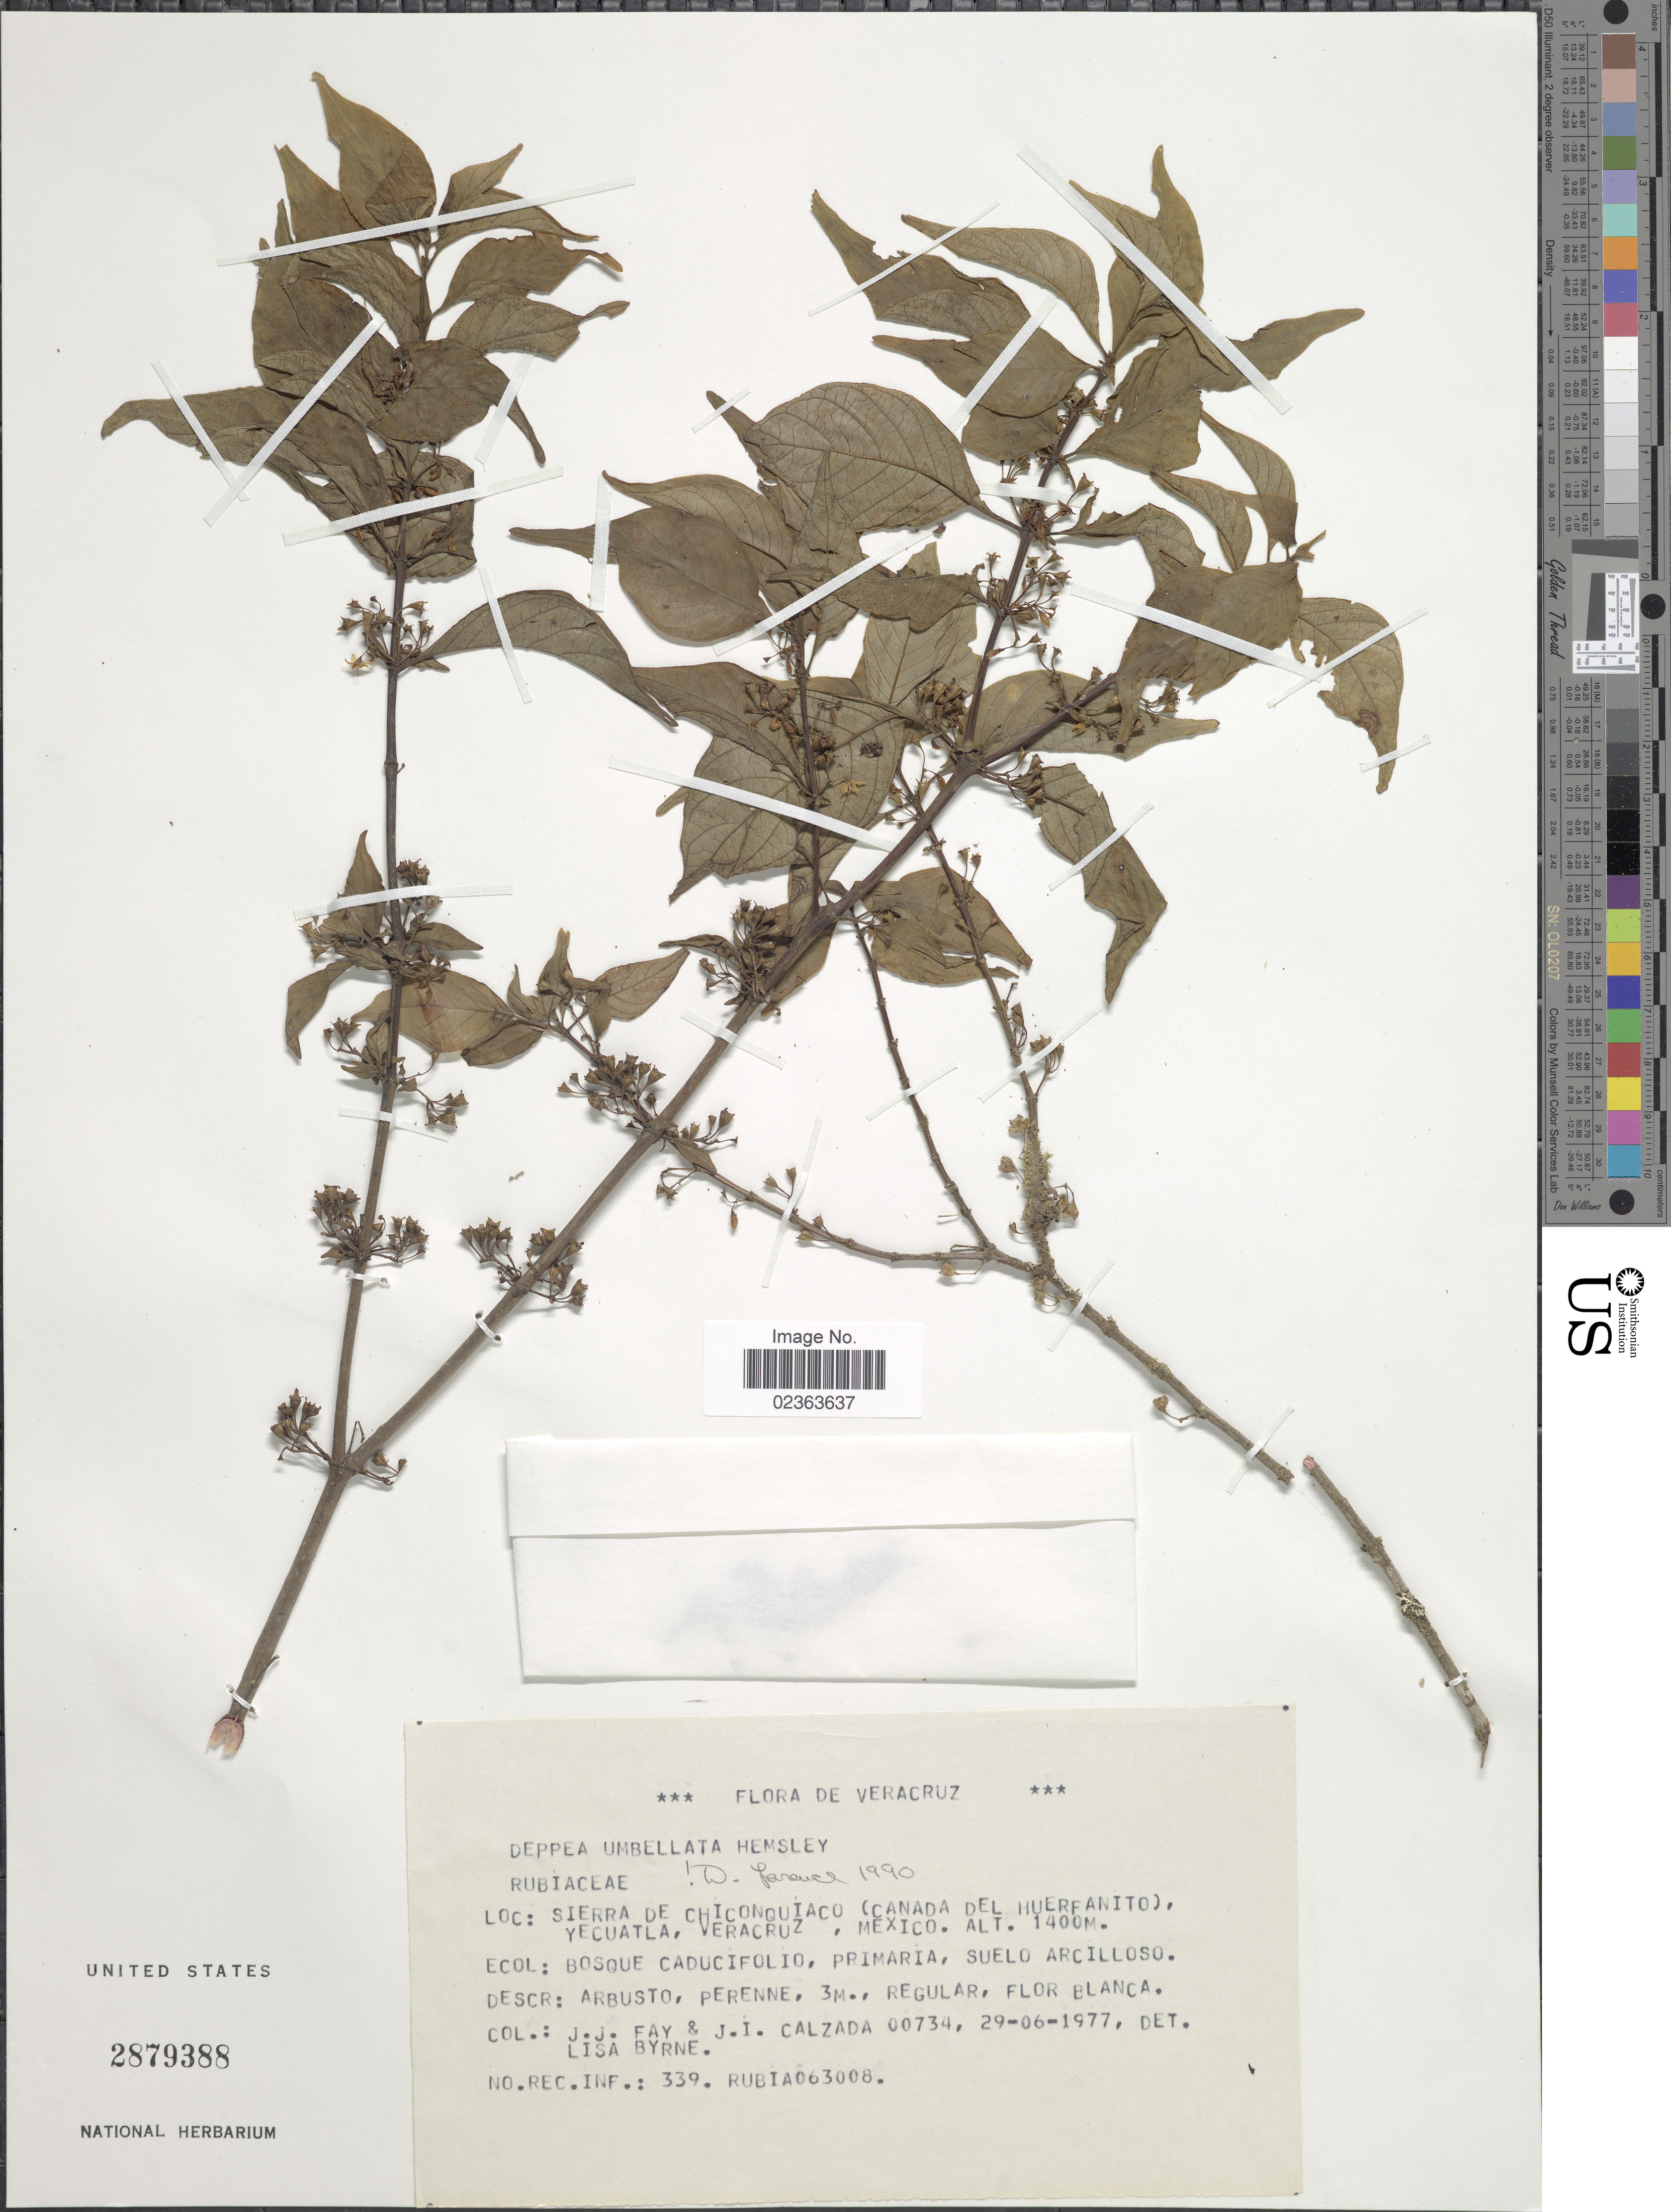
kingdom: Plantae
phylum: Tracheophyta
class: Magnoliopsida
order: Gentianales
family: Rubiaceae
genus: Deppea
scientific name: Deppea umbellata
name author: Hemsl.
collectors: J. Fay & J. I. Calzada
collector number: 00734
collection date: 1977-06-29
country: Mexico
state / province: Veracruz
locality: Sierra de Chiconquica (canada del Huerfanito), Yecuatla, Veracruz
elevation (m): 1400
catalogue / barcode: US 2879388